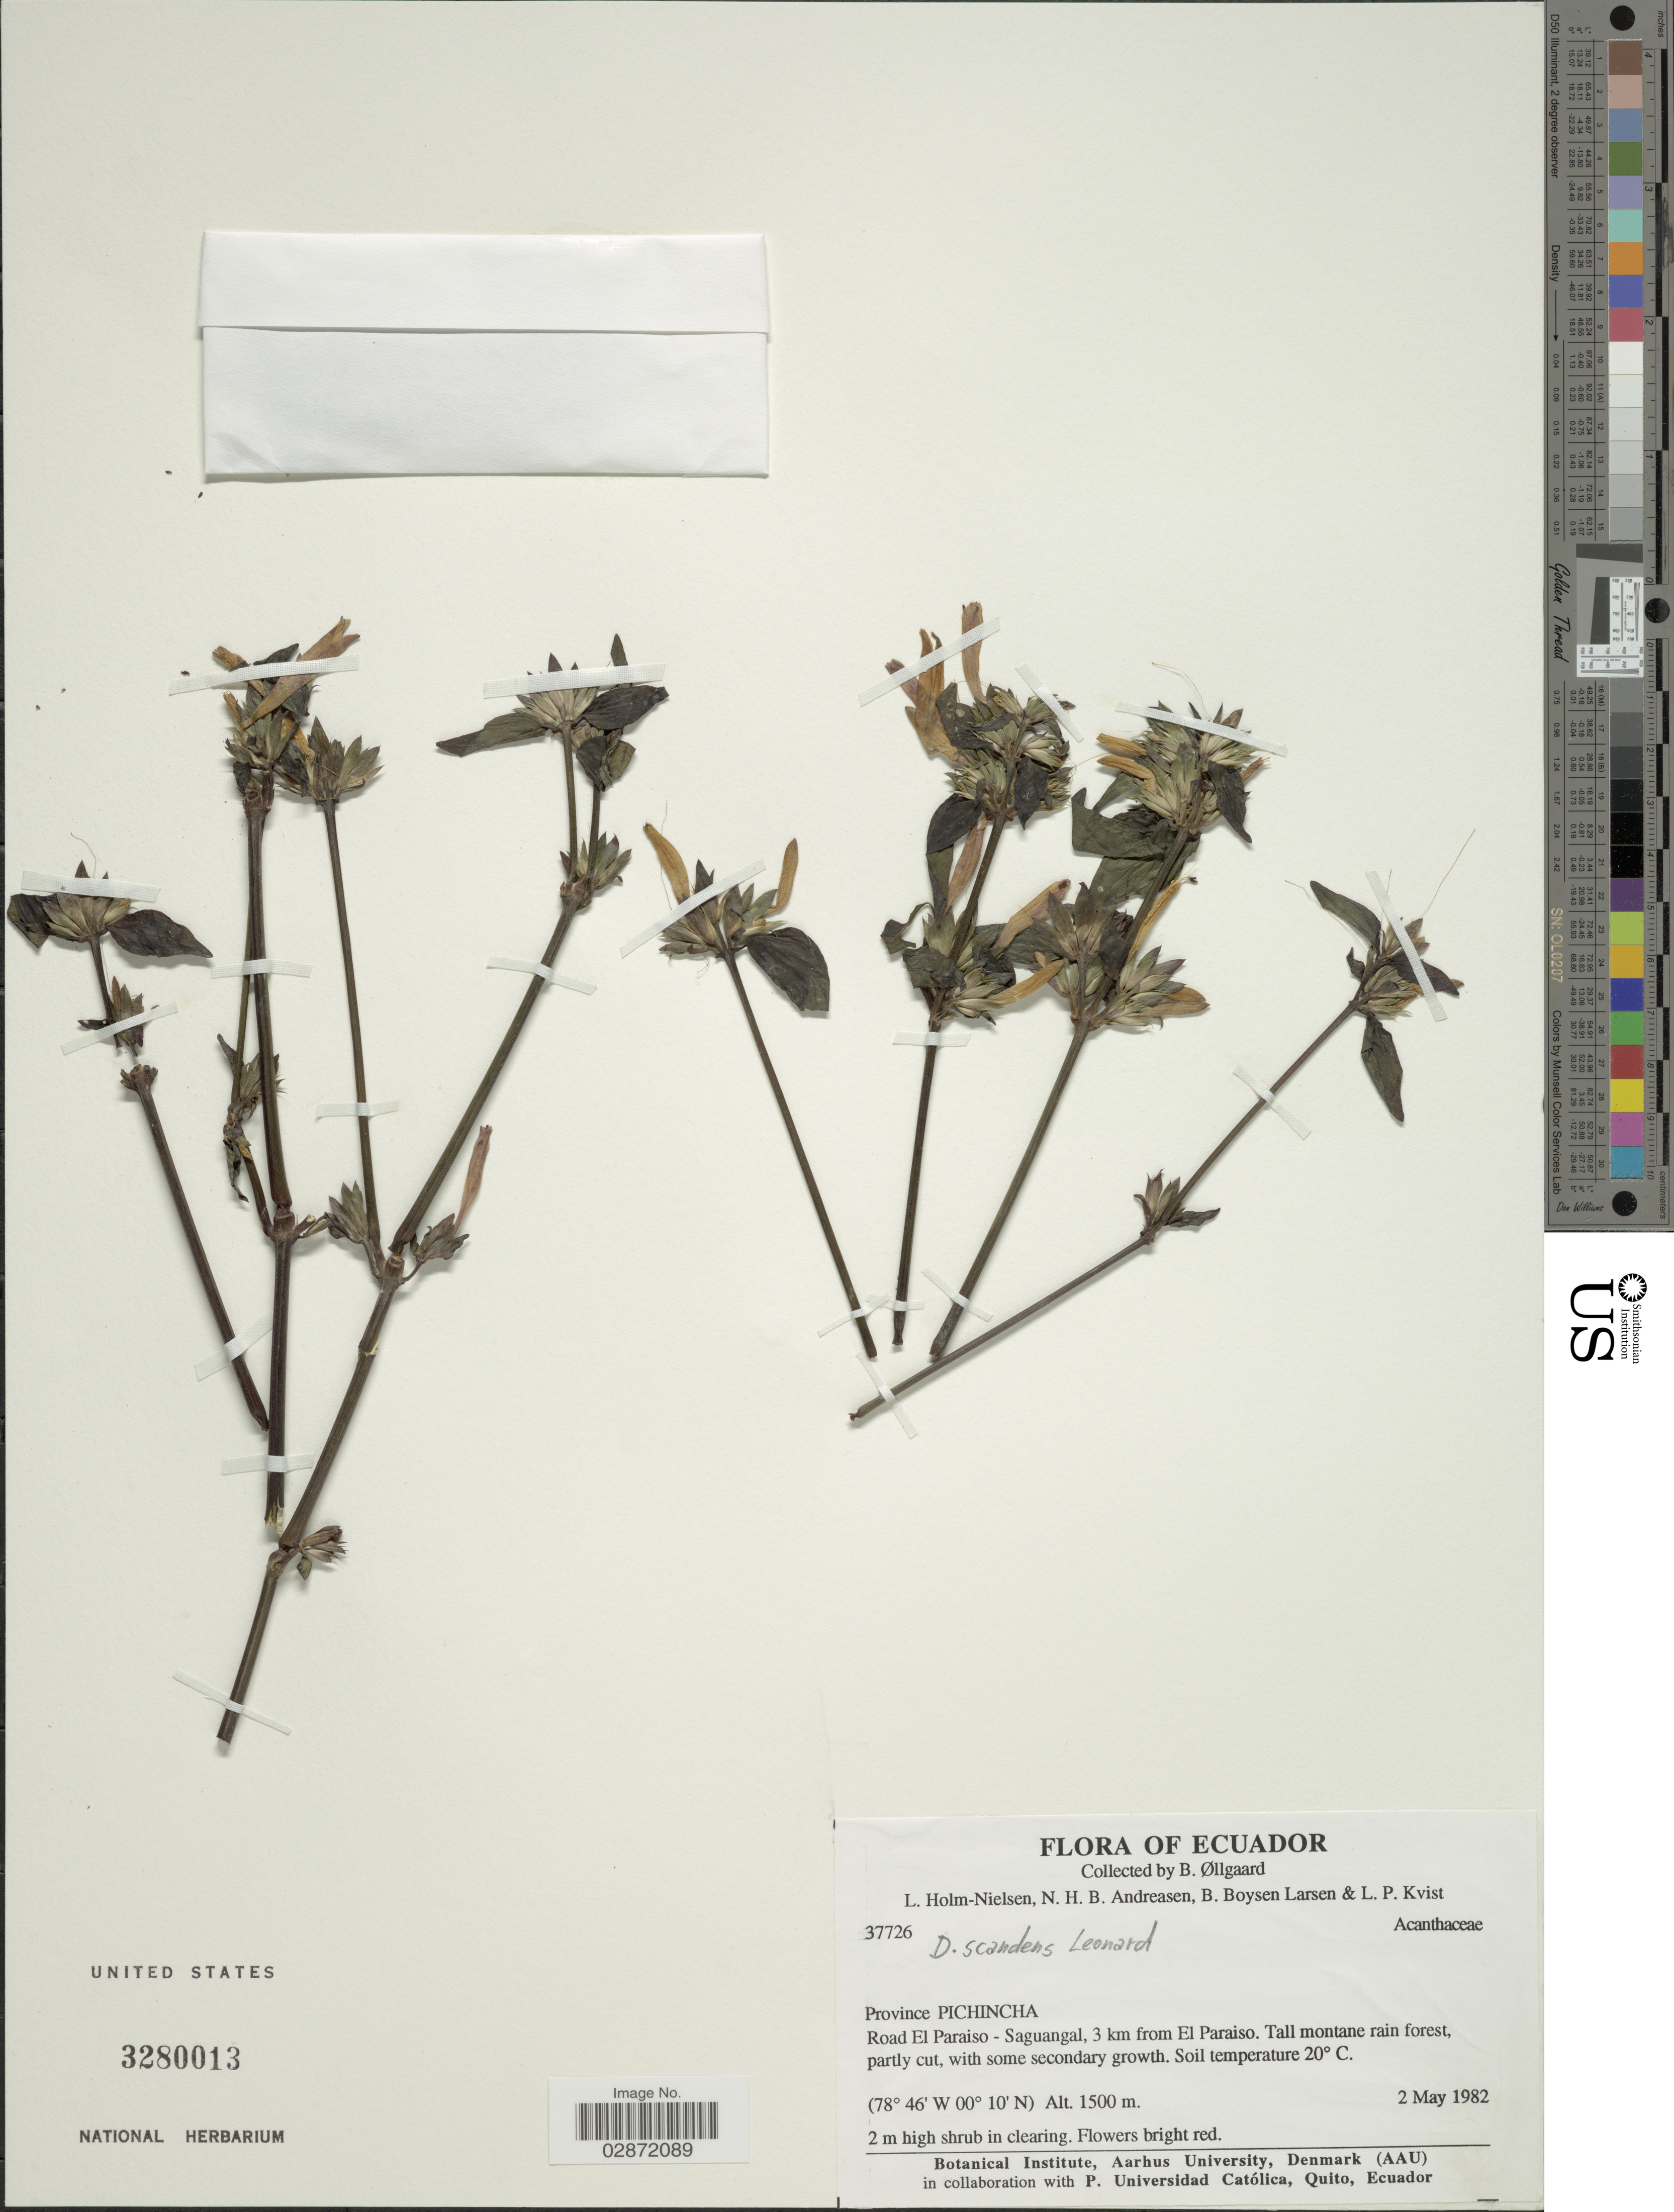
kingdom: Plantae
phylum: Tracheophyta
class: Magnoliopsida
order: Lamiales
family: Acanthaceae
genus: Dicliptera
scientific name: Dicliptera scandens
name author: Leonard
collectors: B. Øllgaard, L. Holm-Nielsen, N. Andreasen, B. Boysen Larsen & L. P. Kvist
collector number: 37726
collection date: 1982-05-02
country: Ecuador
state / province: Pichincha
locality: Province Pichincha. Road El Paraiso - Saguangal, 3 km from El Paraiso.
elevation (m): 1500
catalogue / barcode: US 3280013